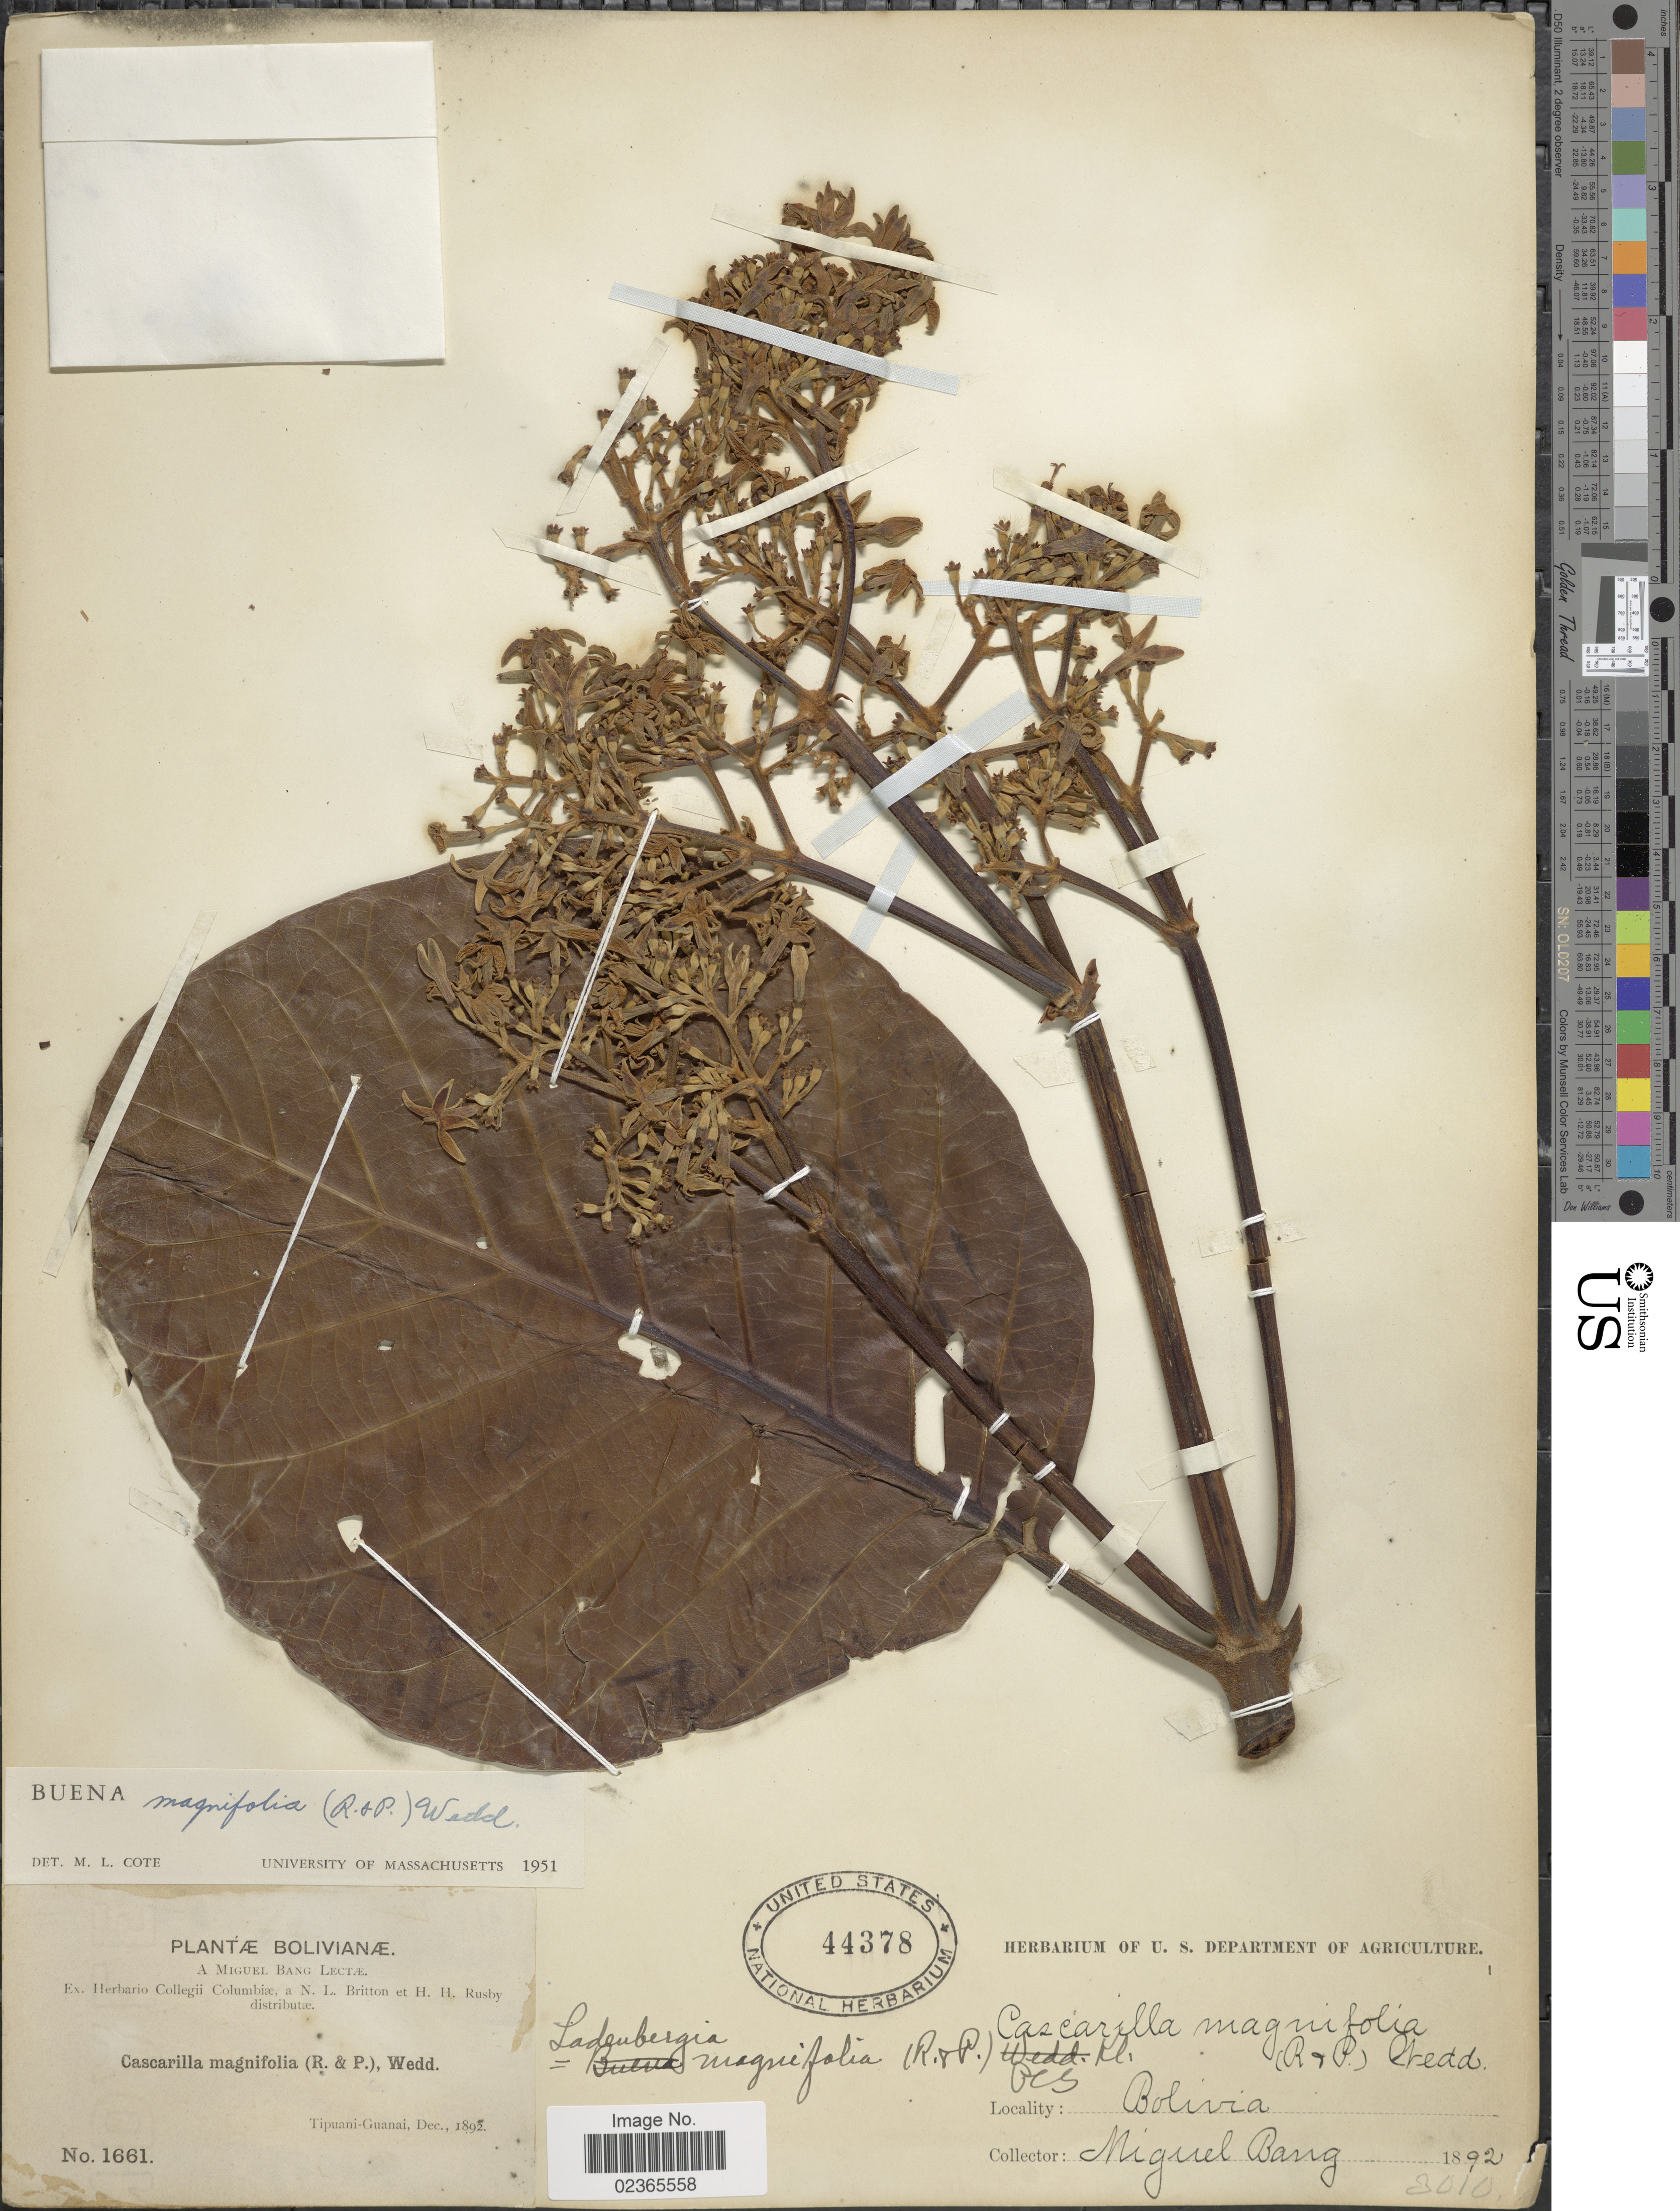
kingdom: Plantae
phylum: Tracheophyta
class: Magnoliopsida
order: Gentianales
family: Rubiaceae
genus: Ladenbergia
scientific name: Ladenbergia oblongifolia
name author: (Mutis) L. Andersson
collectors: M. Bang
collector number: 1661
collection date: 1892-12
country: Bolivia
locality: Tipuani-Guanai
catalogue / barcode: US 44378